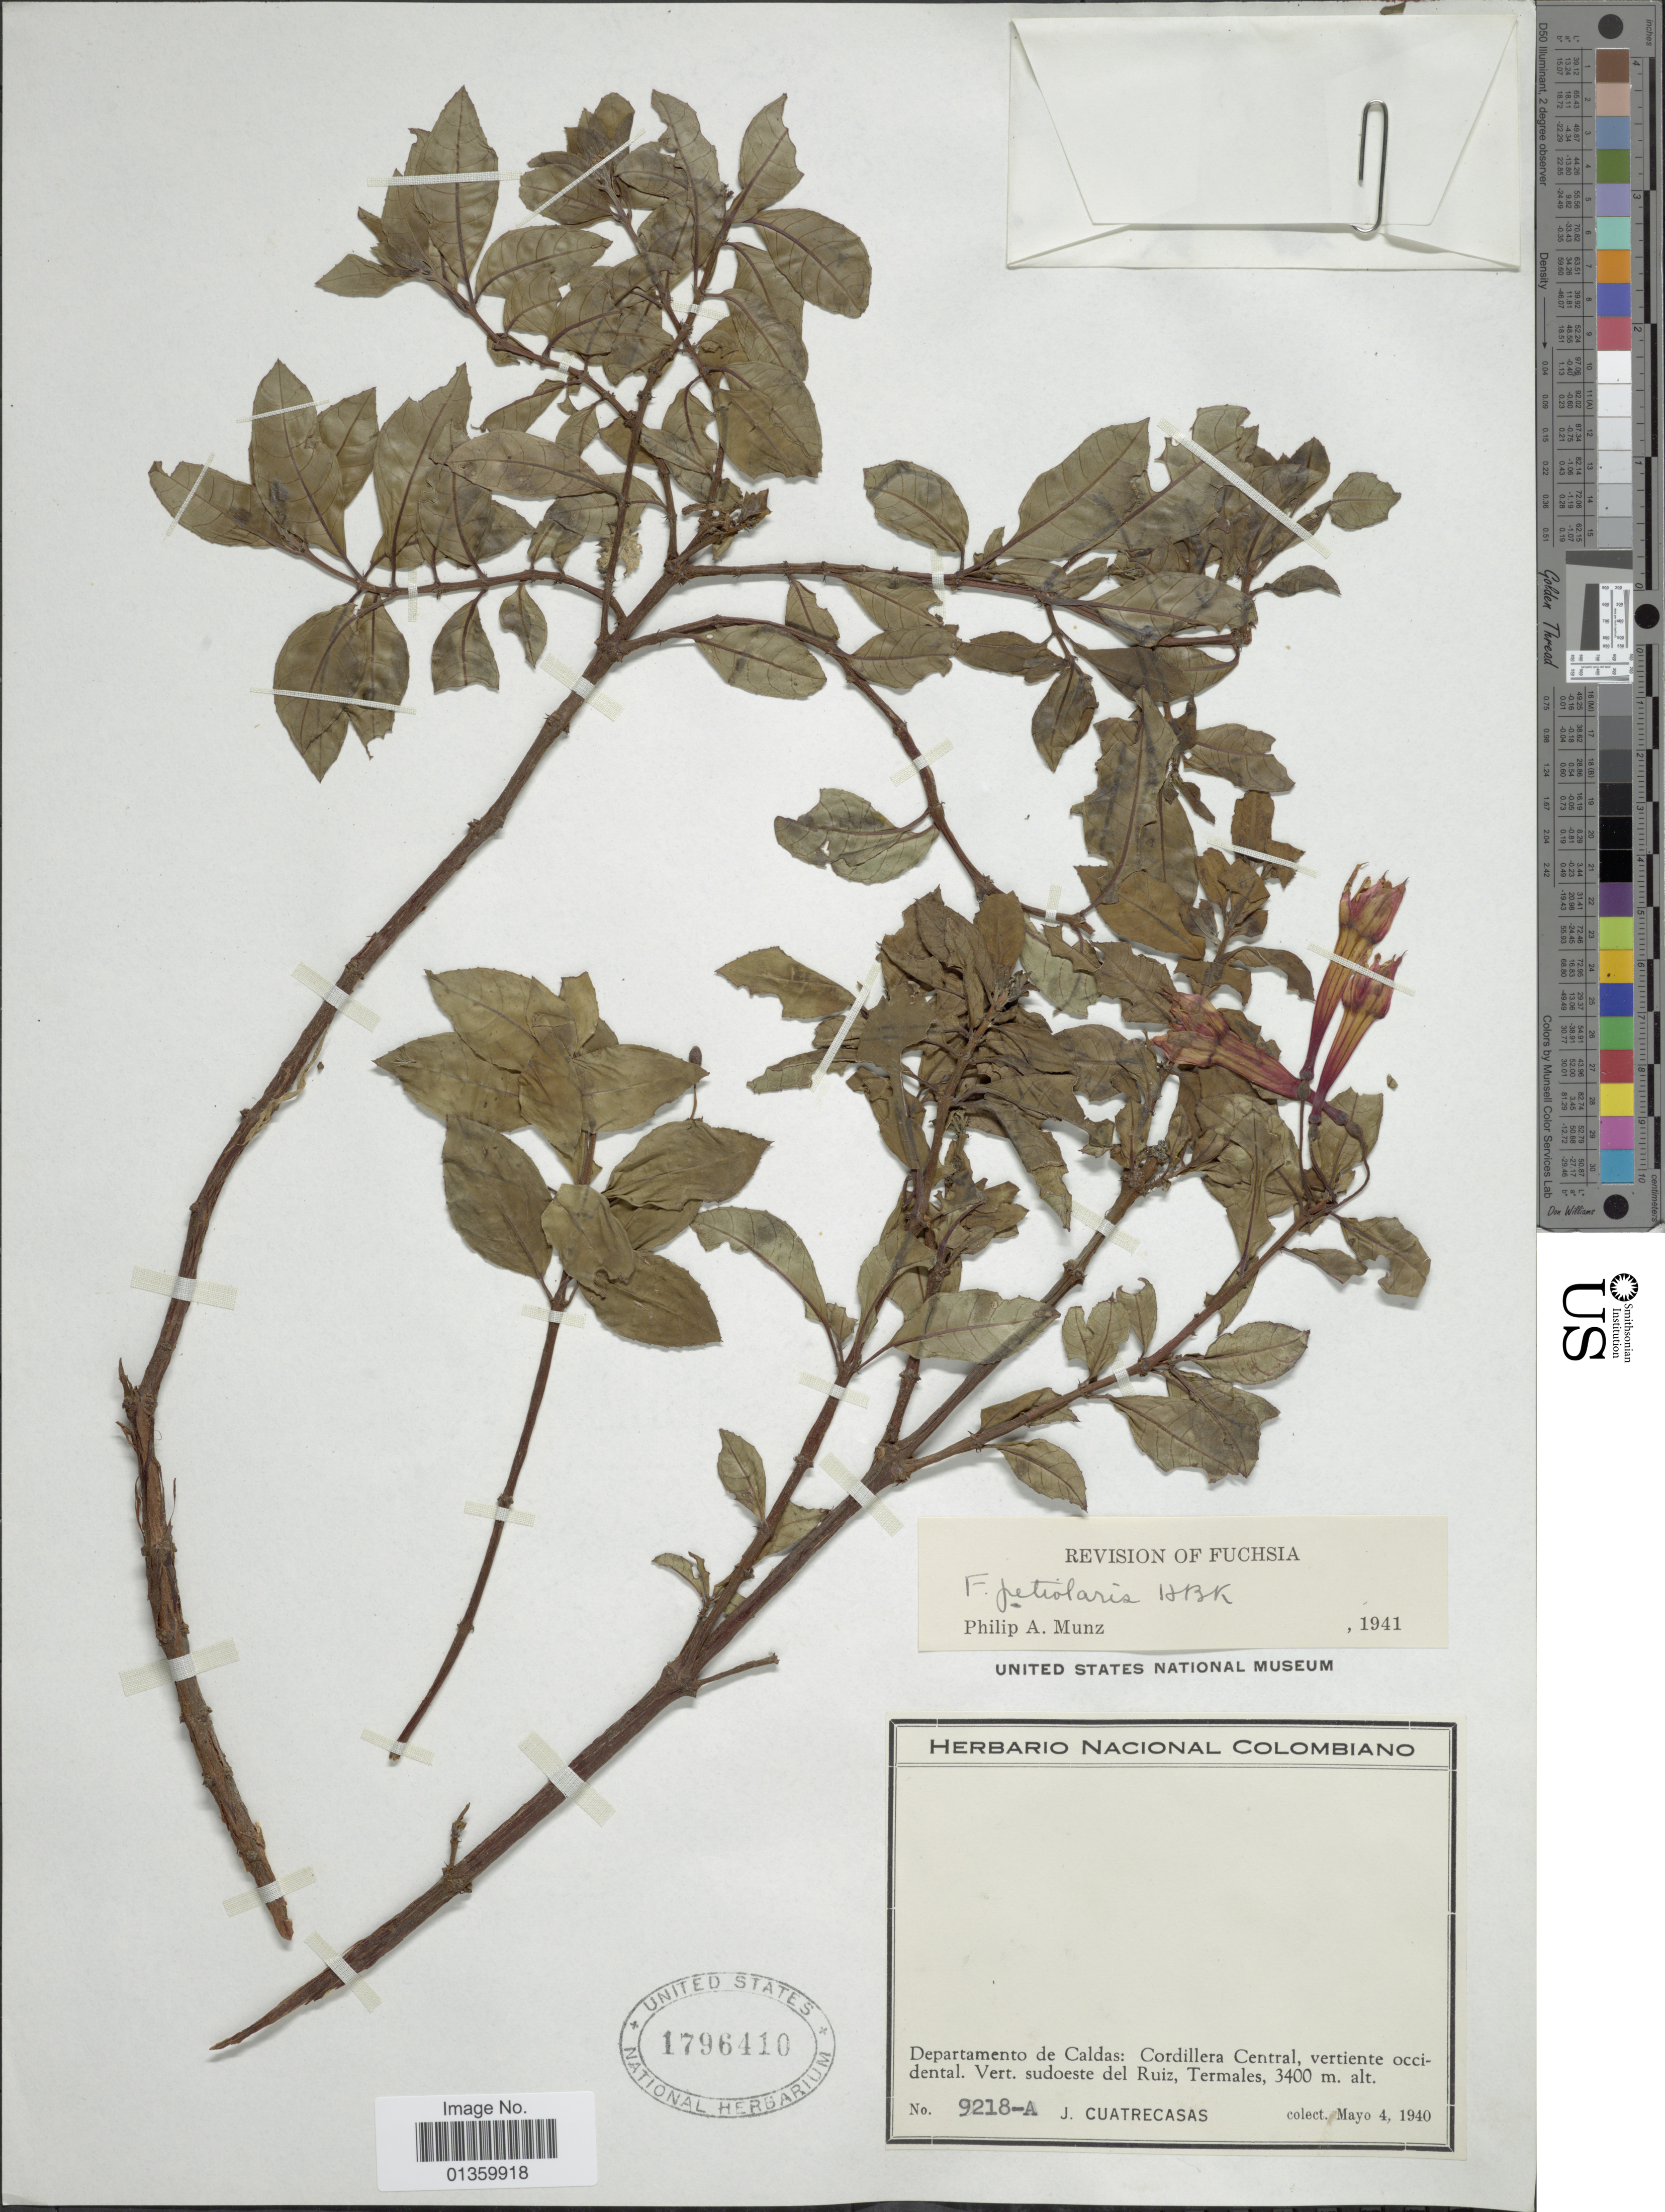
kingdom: Plantae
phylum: Tracheophyta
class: Magnoliopsida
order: Myrtales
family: Onagraceae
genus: Fuchsia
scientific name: Fuchsia petiolaris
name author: Kunth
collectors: J. Cuatrecasas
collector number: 9218-A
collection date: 1940-05-04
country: Colombia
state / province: Caldas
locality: Cordillera Central, vertiente occidental. Vert. sudoeste del Ruiz, Termales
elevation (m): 3400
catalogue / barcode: US 1796410